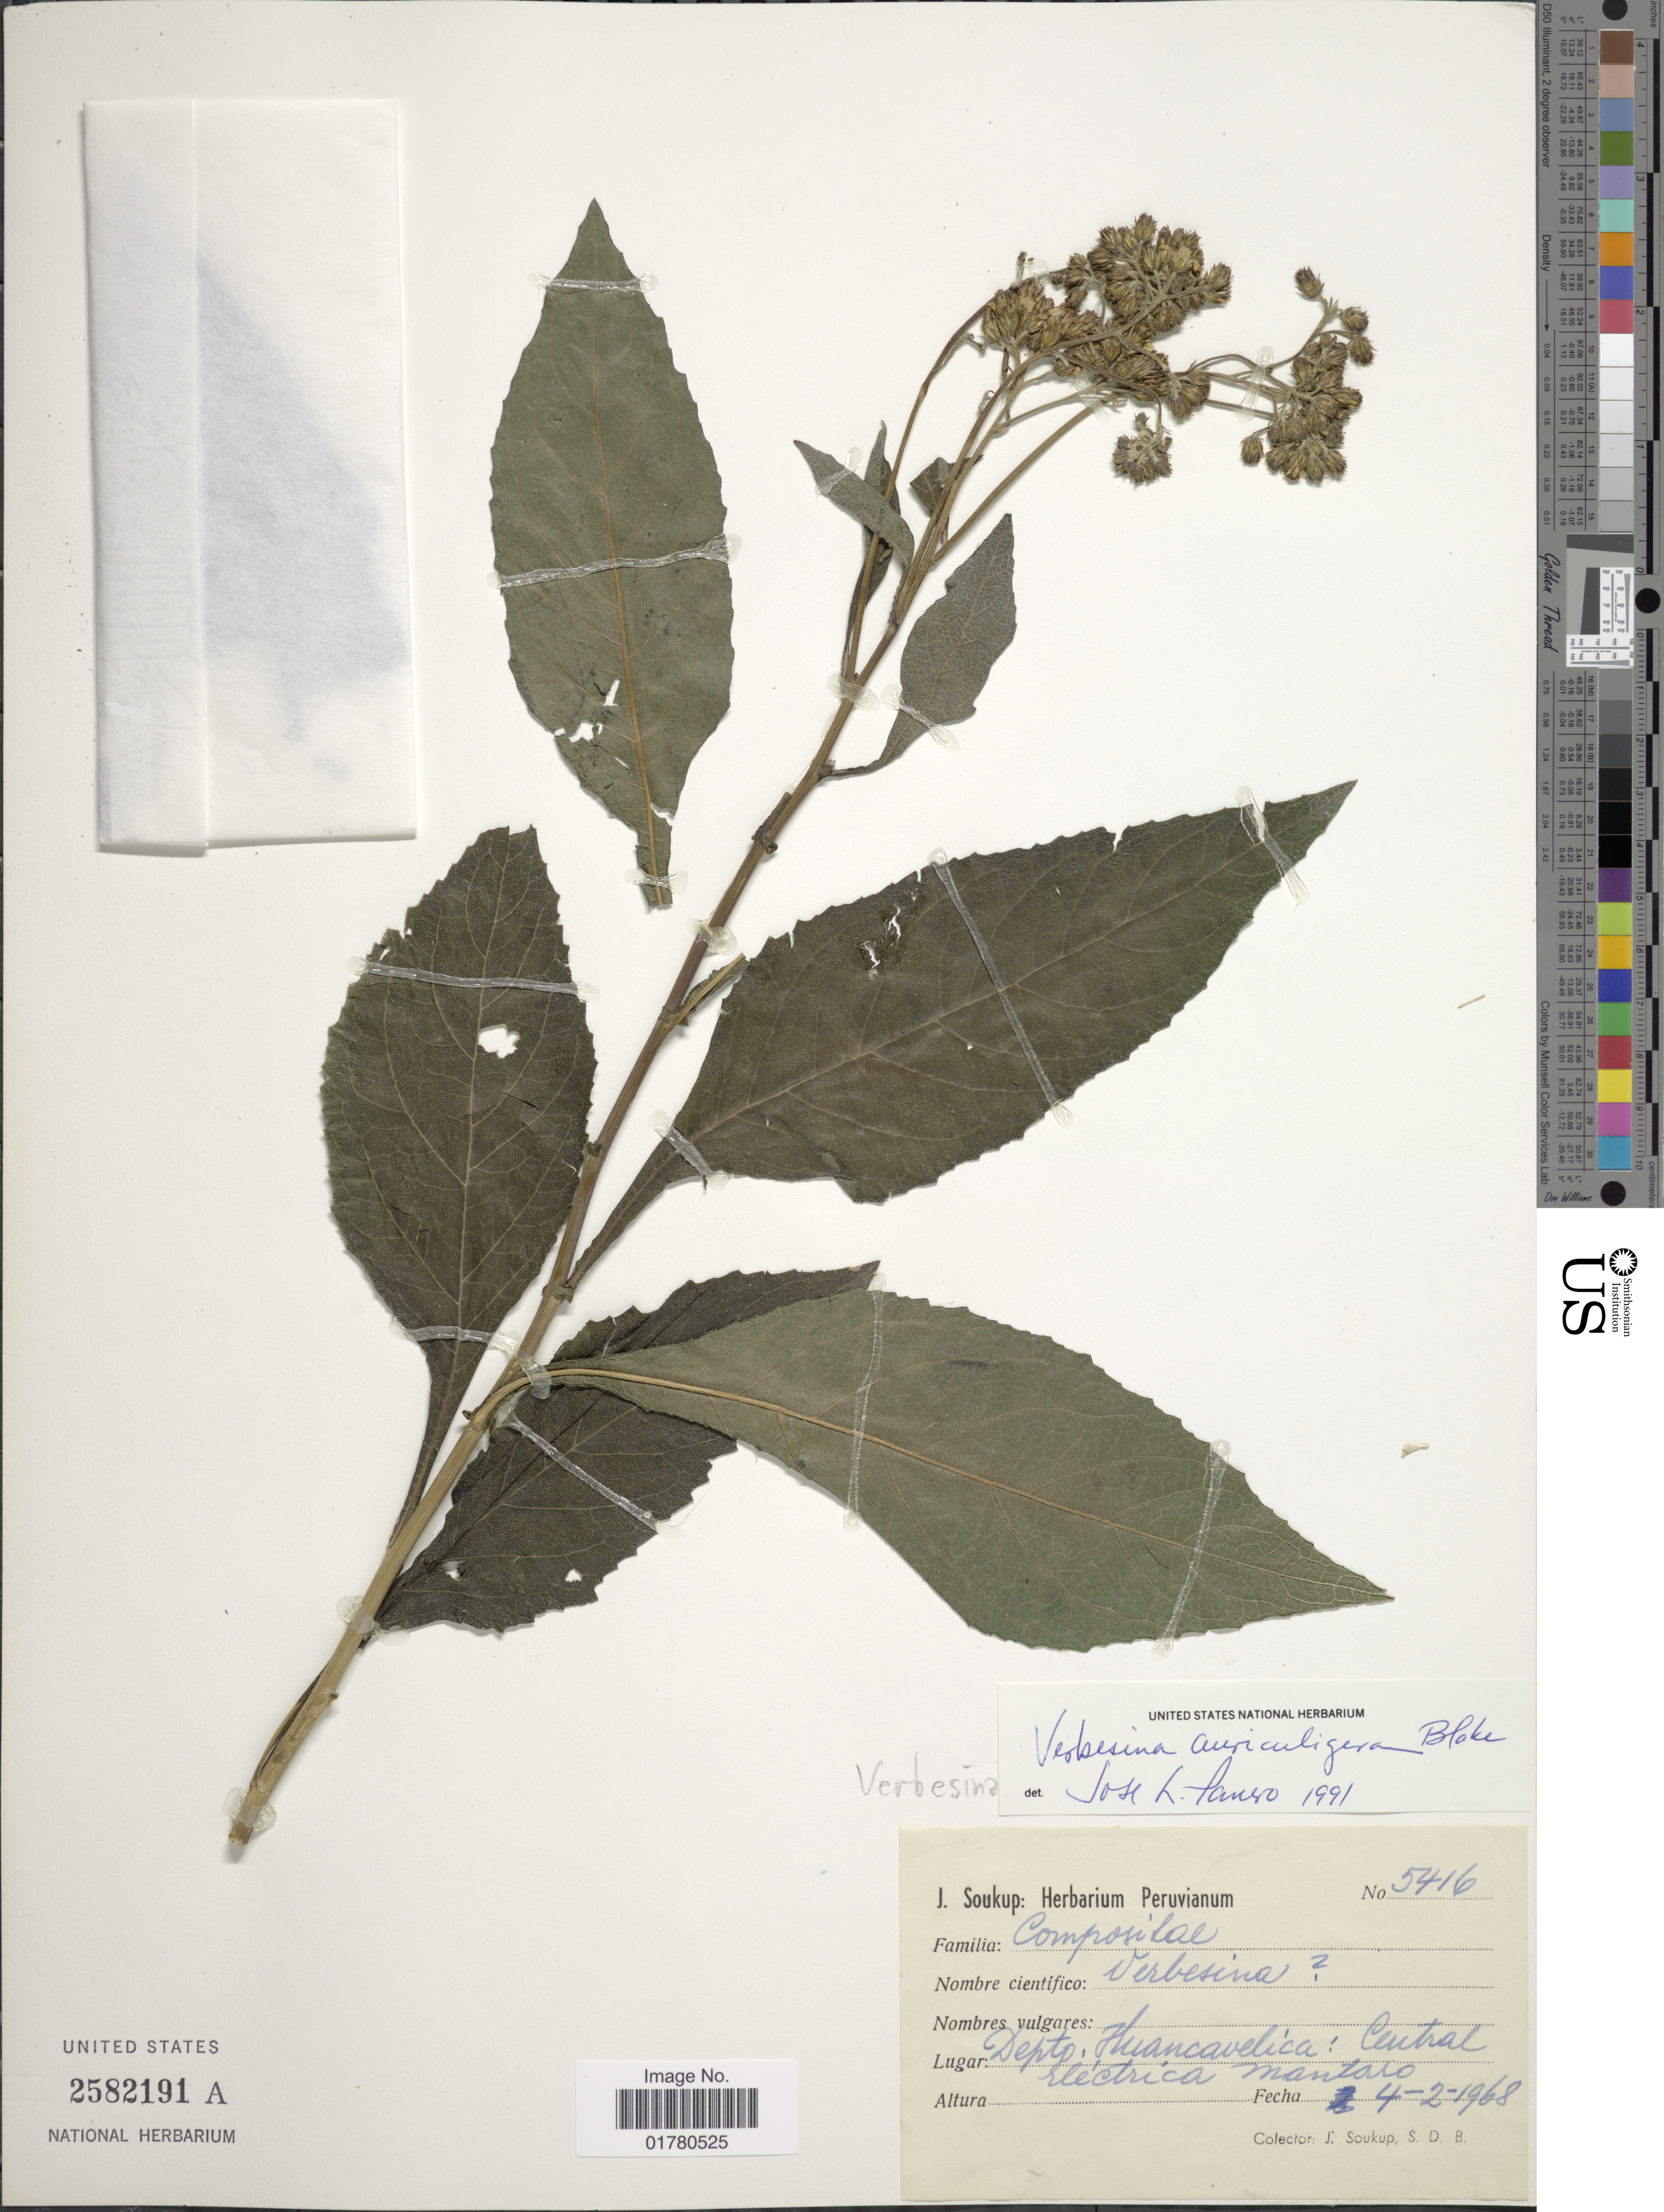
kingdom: Plantae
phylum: Tracheophyta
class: Magnoliopsida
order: Asterales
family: Asteraceae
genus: Verbesina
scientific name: Verbesina auriculigera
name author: S.F. Blake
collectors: J. Soukup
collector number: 5416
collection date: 1968-02-04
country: Peru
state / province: Huancavelica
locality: Central Eléctrica Mantaro, Depto. Huancavelica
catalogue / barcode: US 2582191A